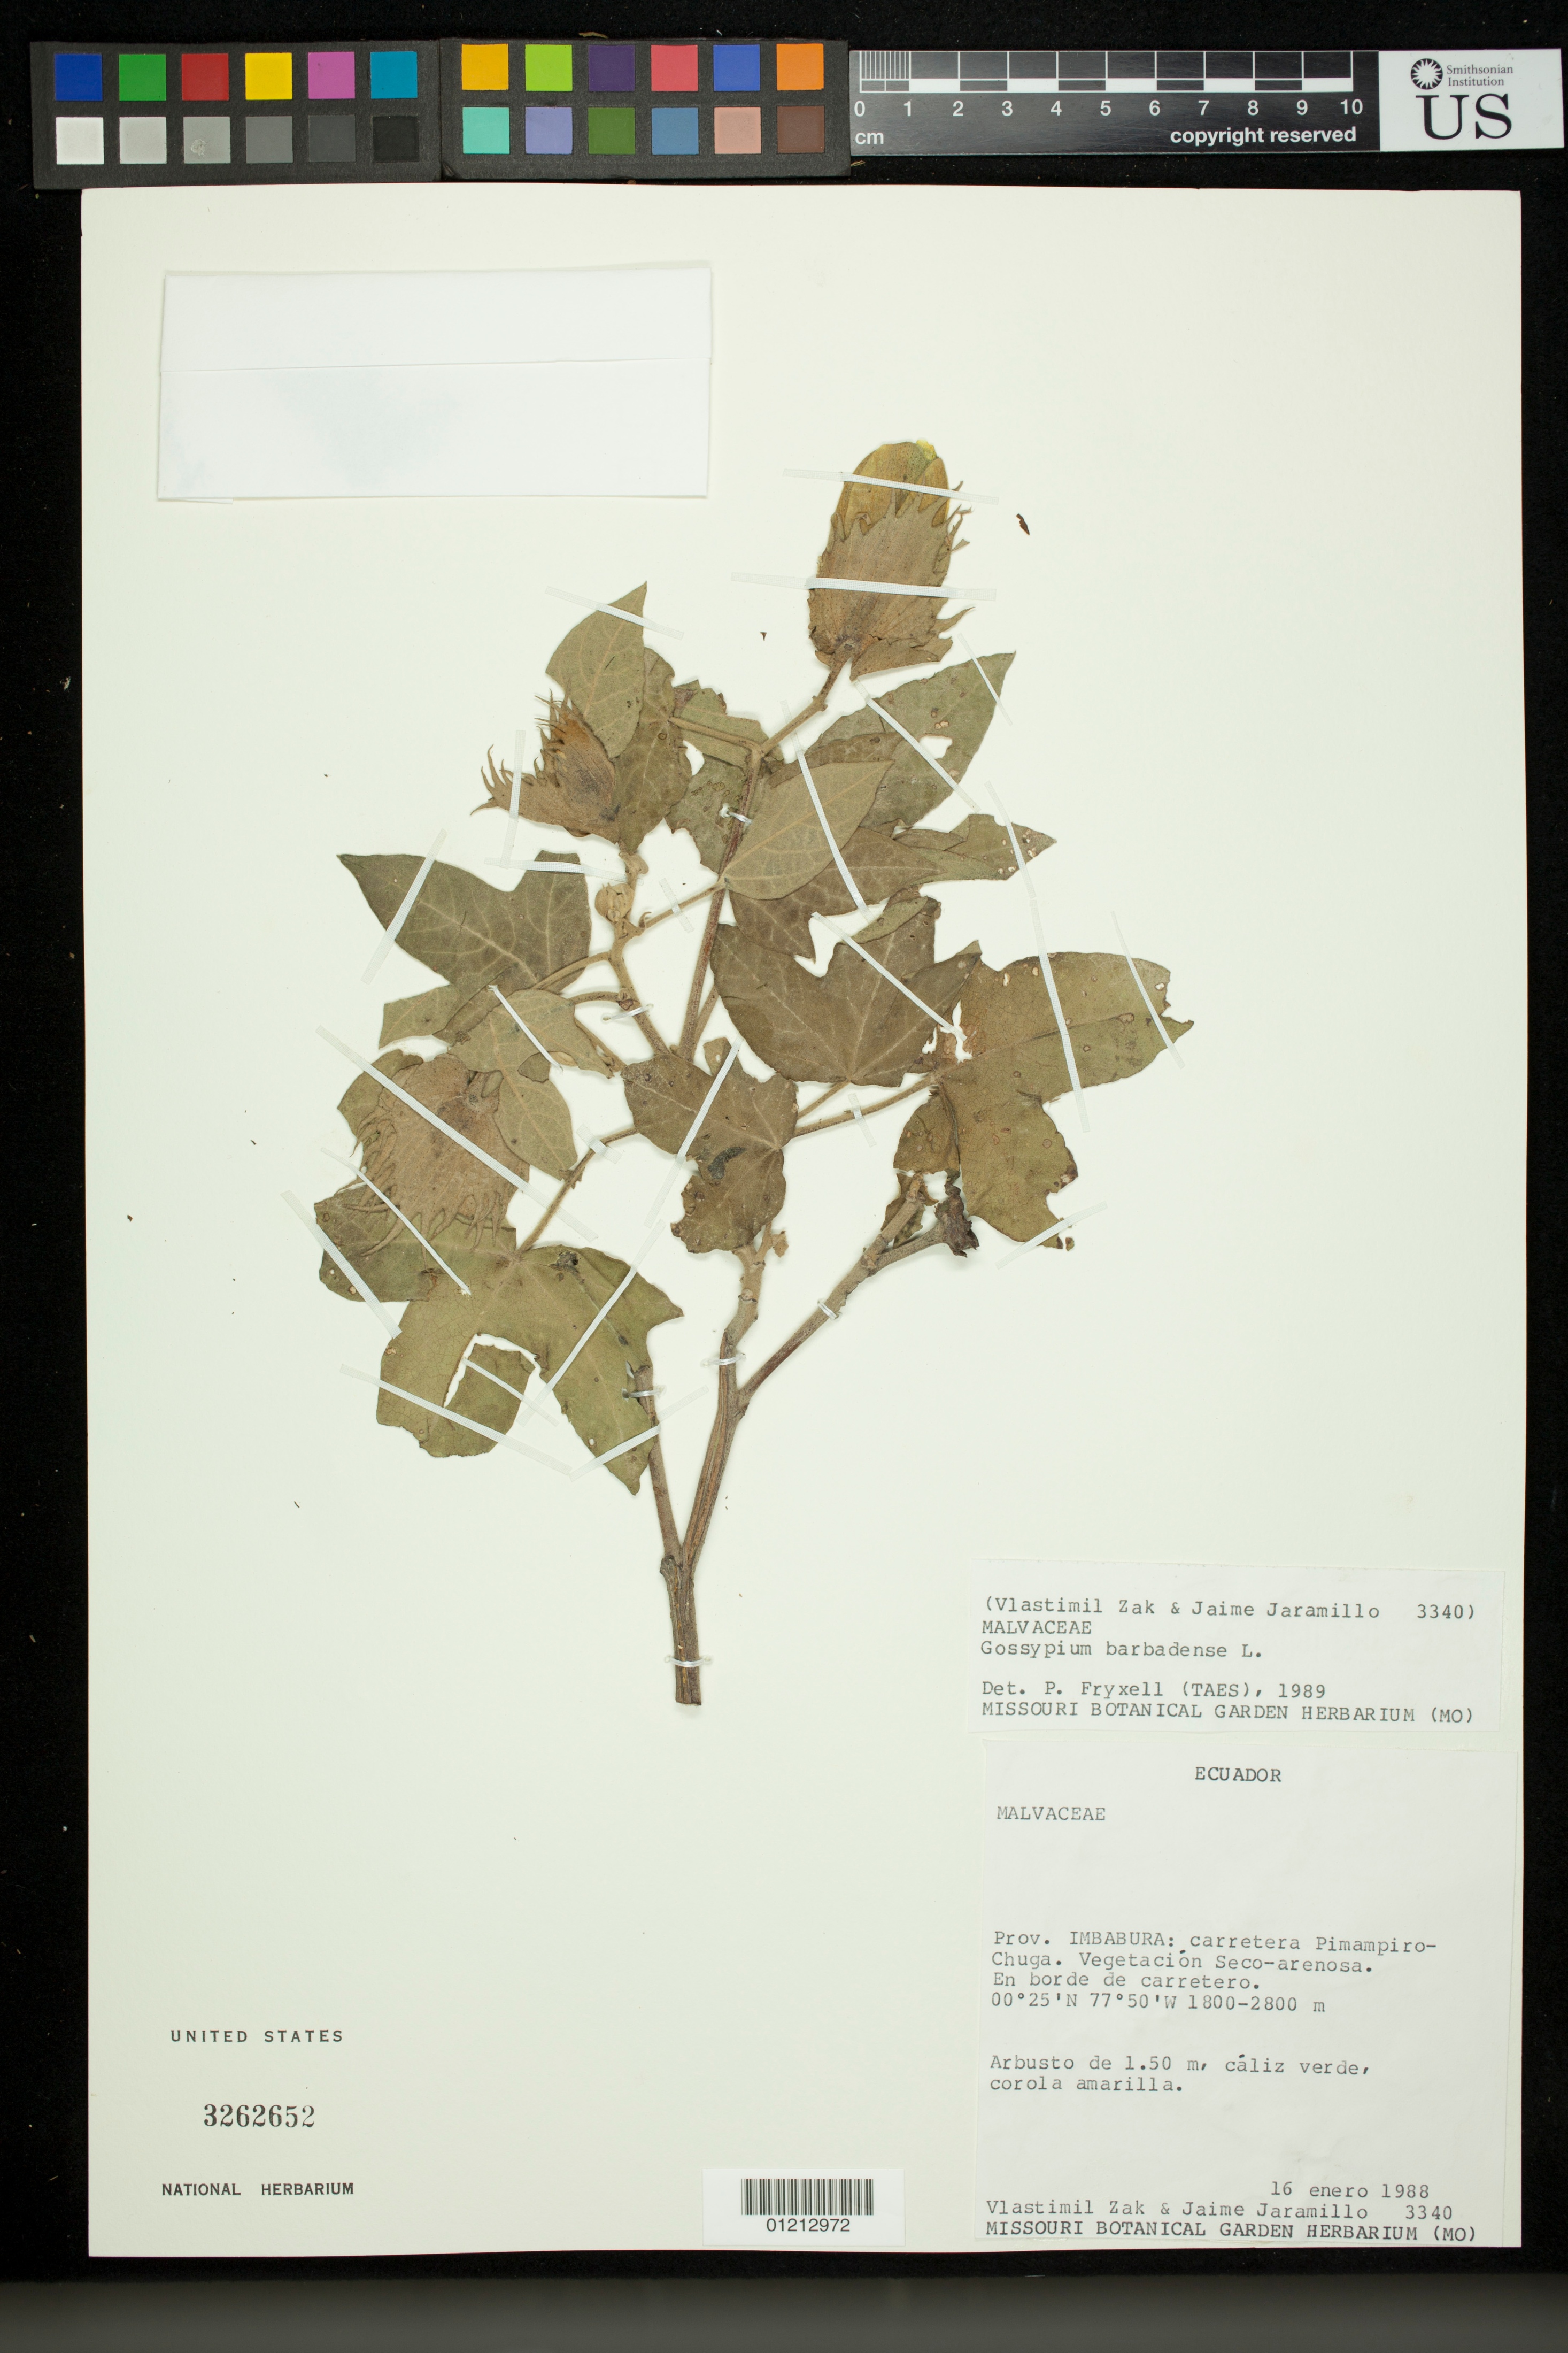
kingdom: Plantae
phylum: Tracheophyta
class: Magnoliopsida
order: Malvales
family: Malvaceae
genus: Gossypium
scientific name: Gossypium barbadense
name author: L.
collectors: V. Zak & J. L. Jaramillo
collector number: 3340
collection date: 1988-01-16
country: Ecuador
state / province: Imbabura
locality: carretera Pimampiro-Chuga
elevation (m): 1800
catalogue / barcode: US 3262652